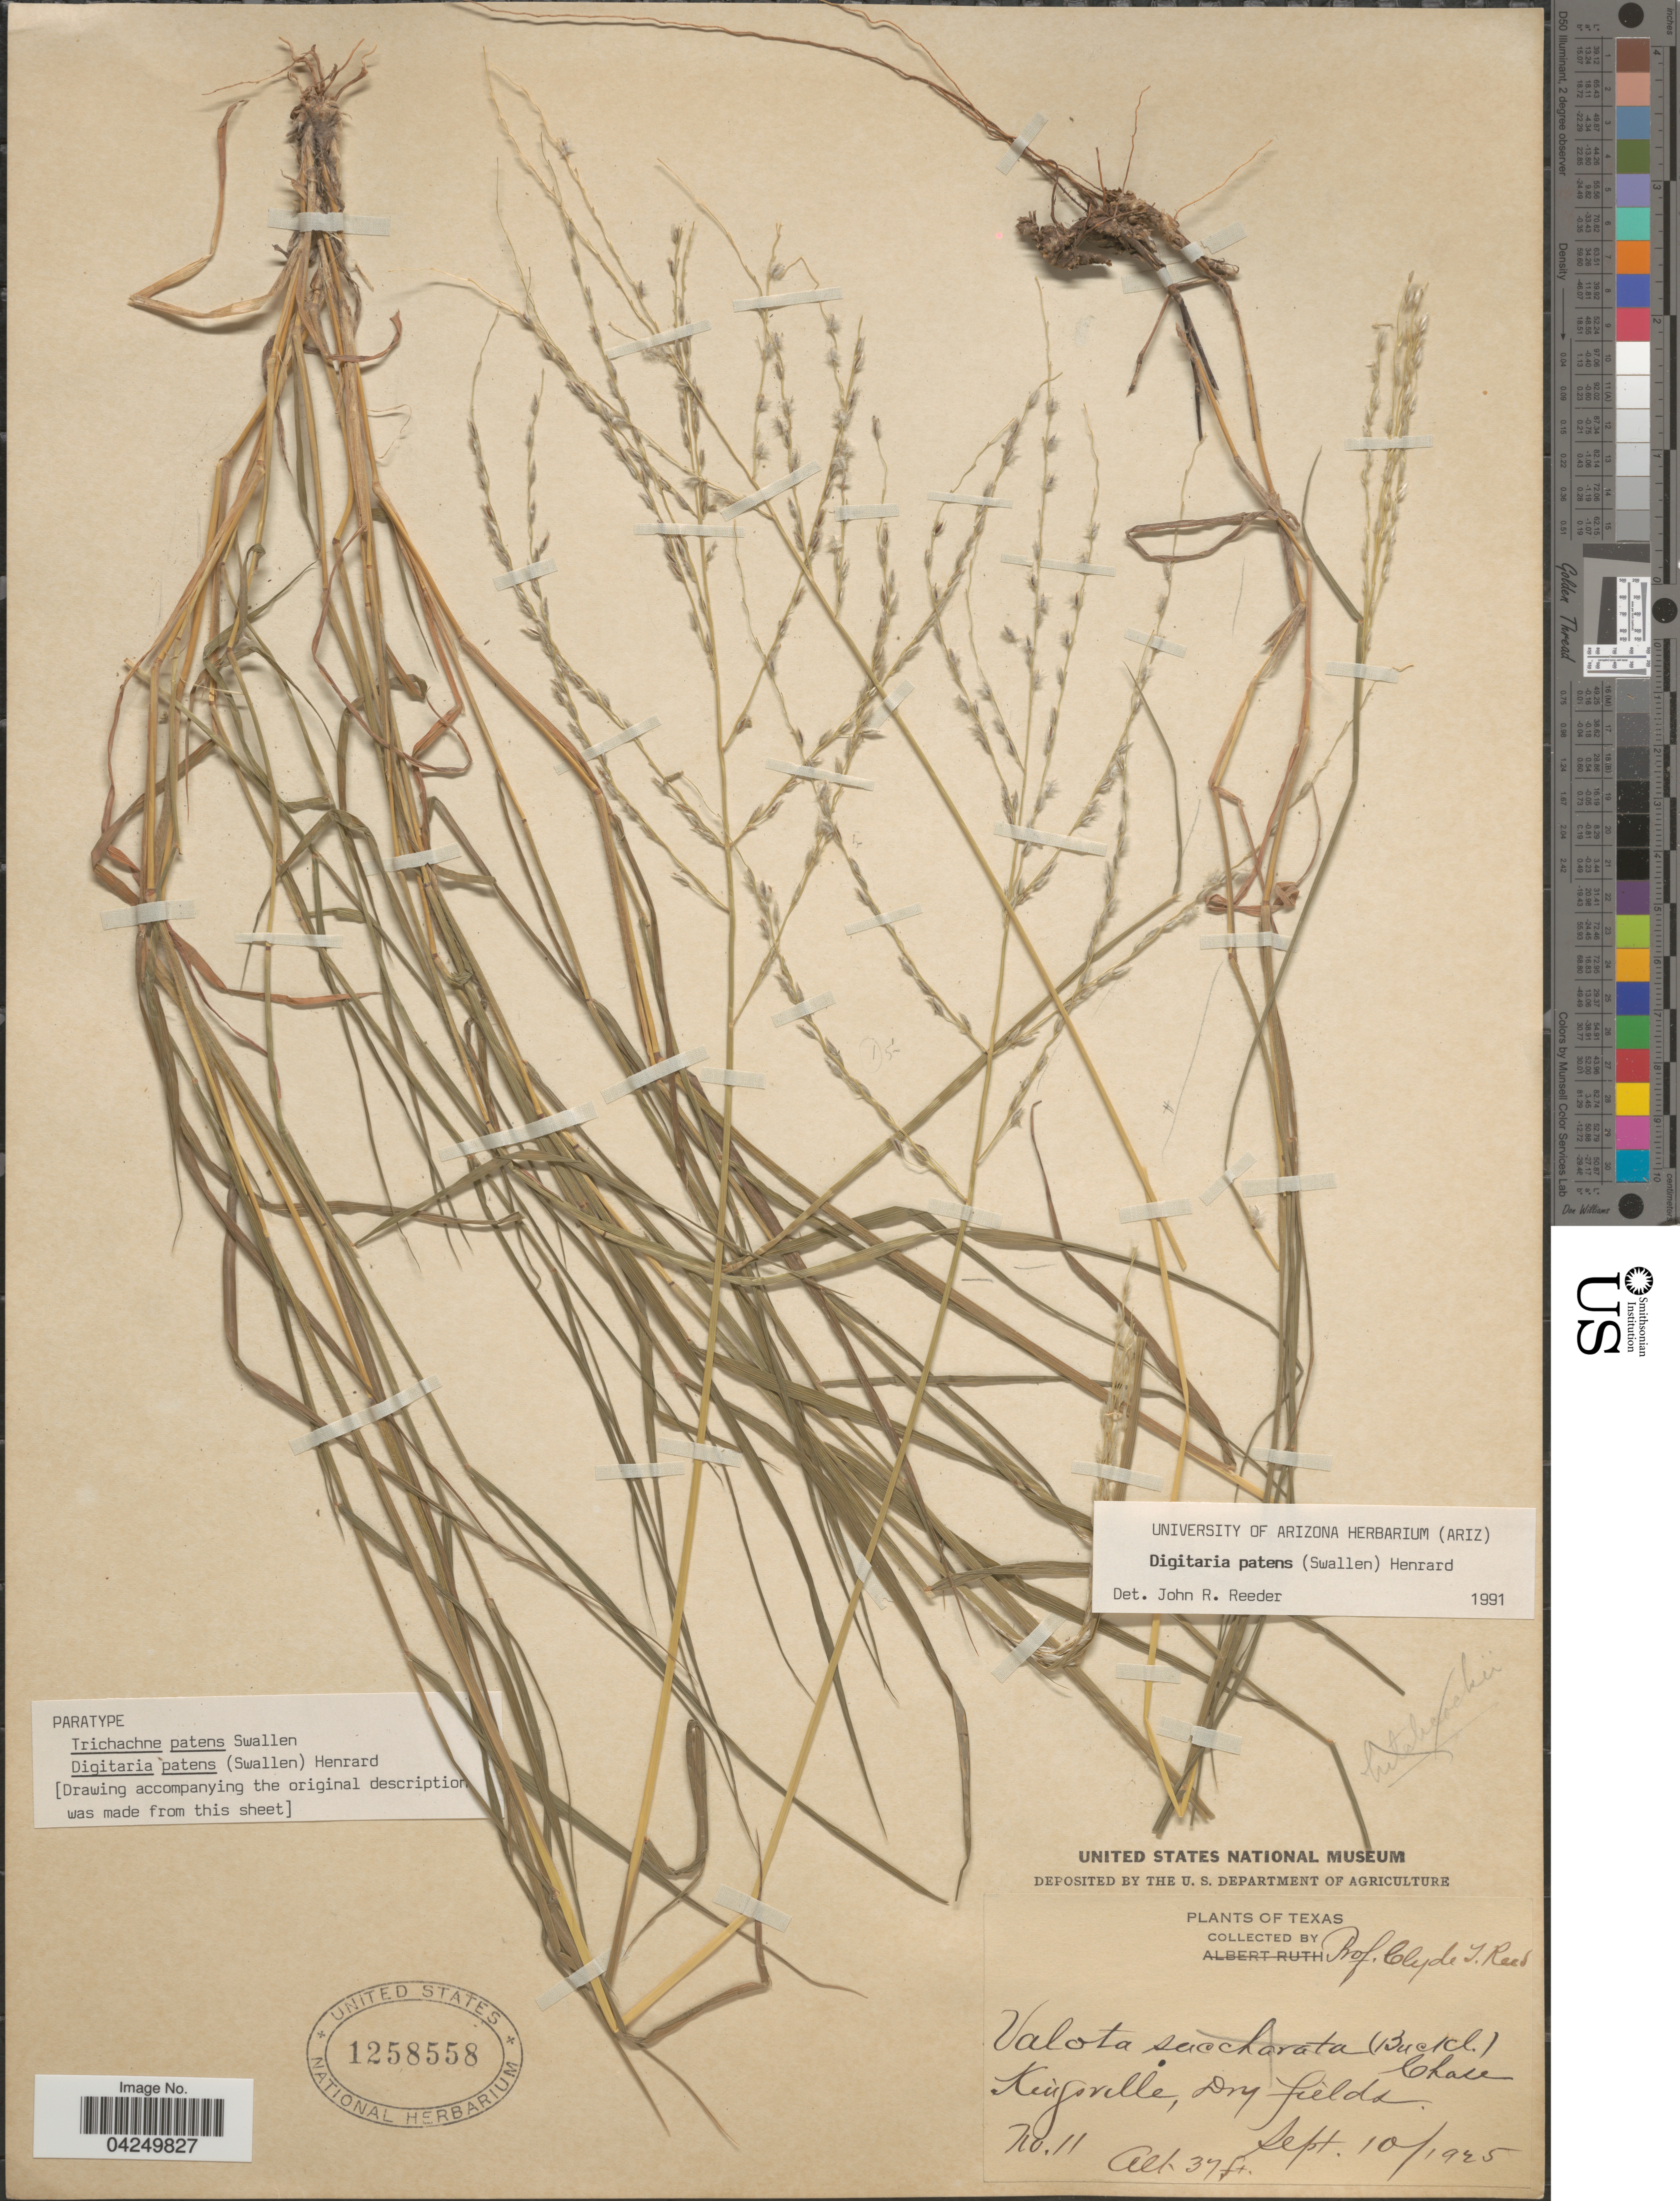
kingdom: Plantae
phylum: Tracheophyta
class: Liliopsida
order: Poales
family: Poaceae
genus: Digitaria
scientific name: Digitaria patens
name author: (Swallen) Henr.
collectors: C. F. Reed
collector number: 11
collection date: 1925-09-10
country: United States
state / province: Texas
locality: Kingsville.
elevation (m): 11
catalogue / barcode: US 1258558